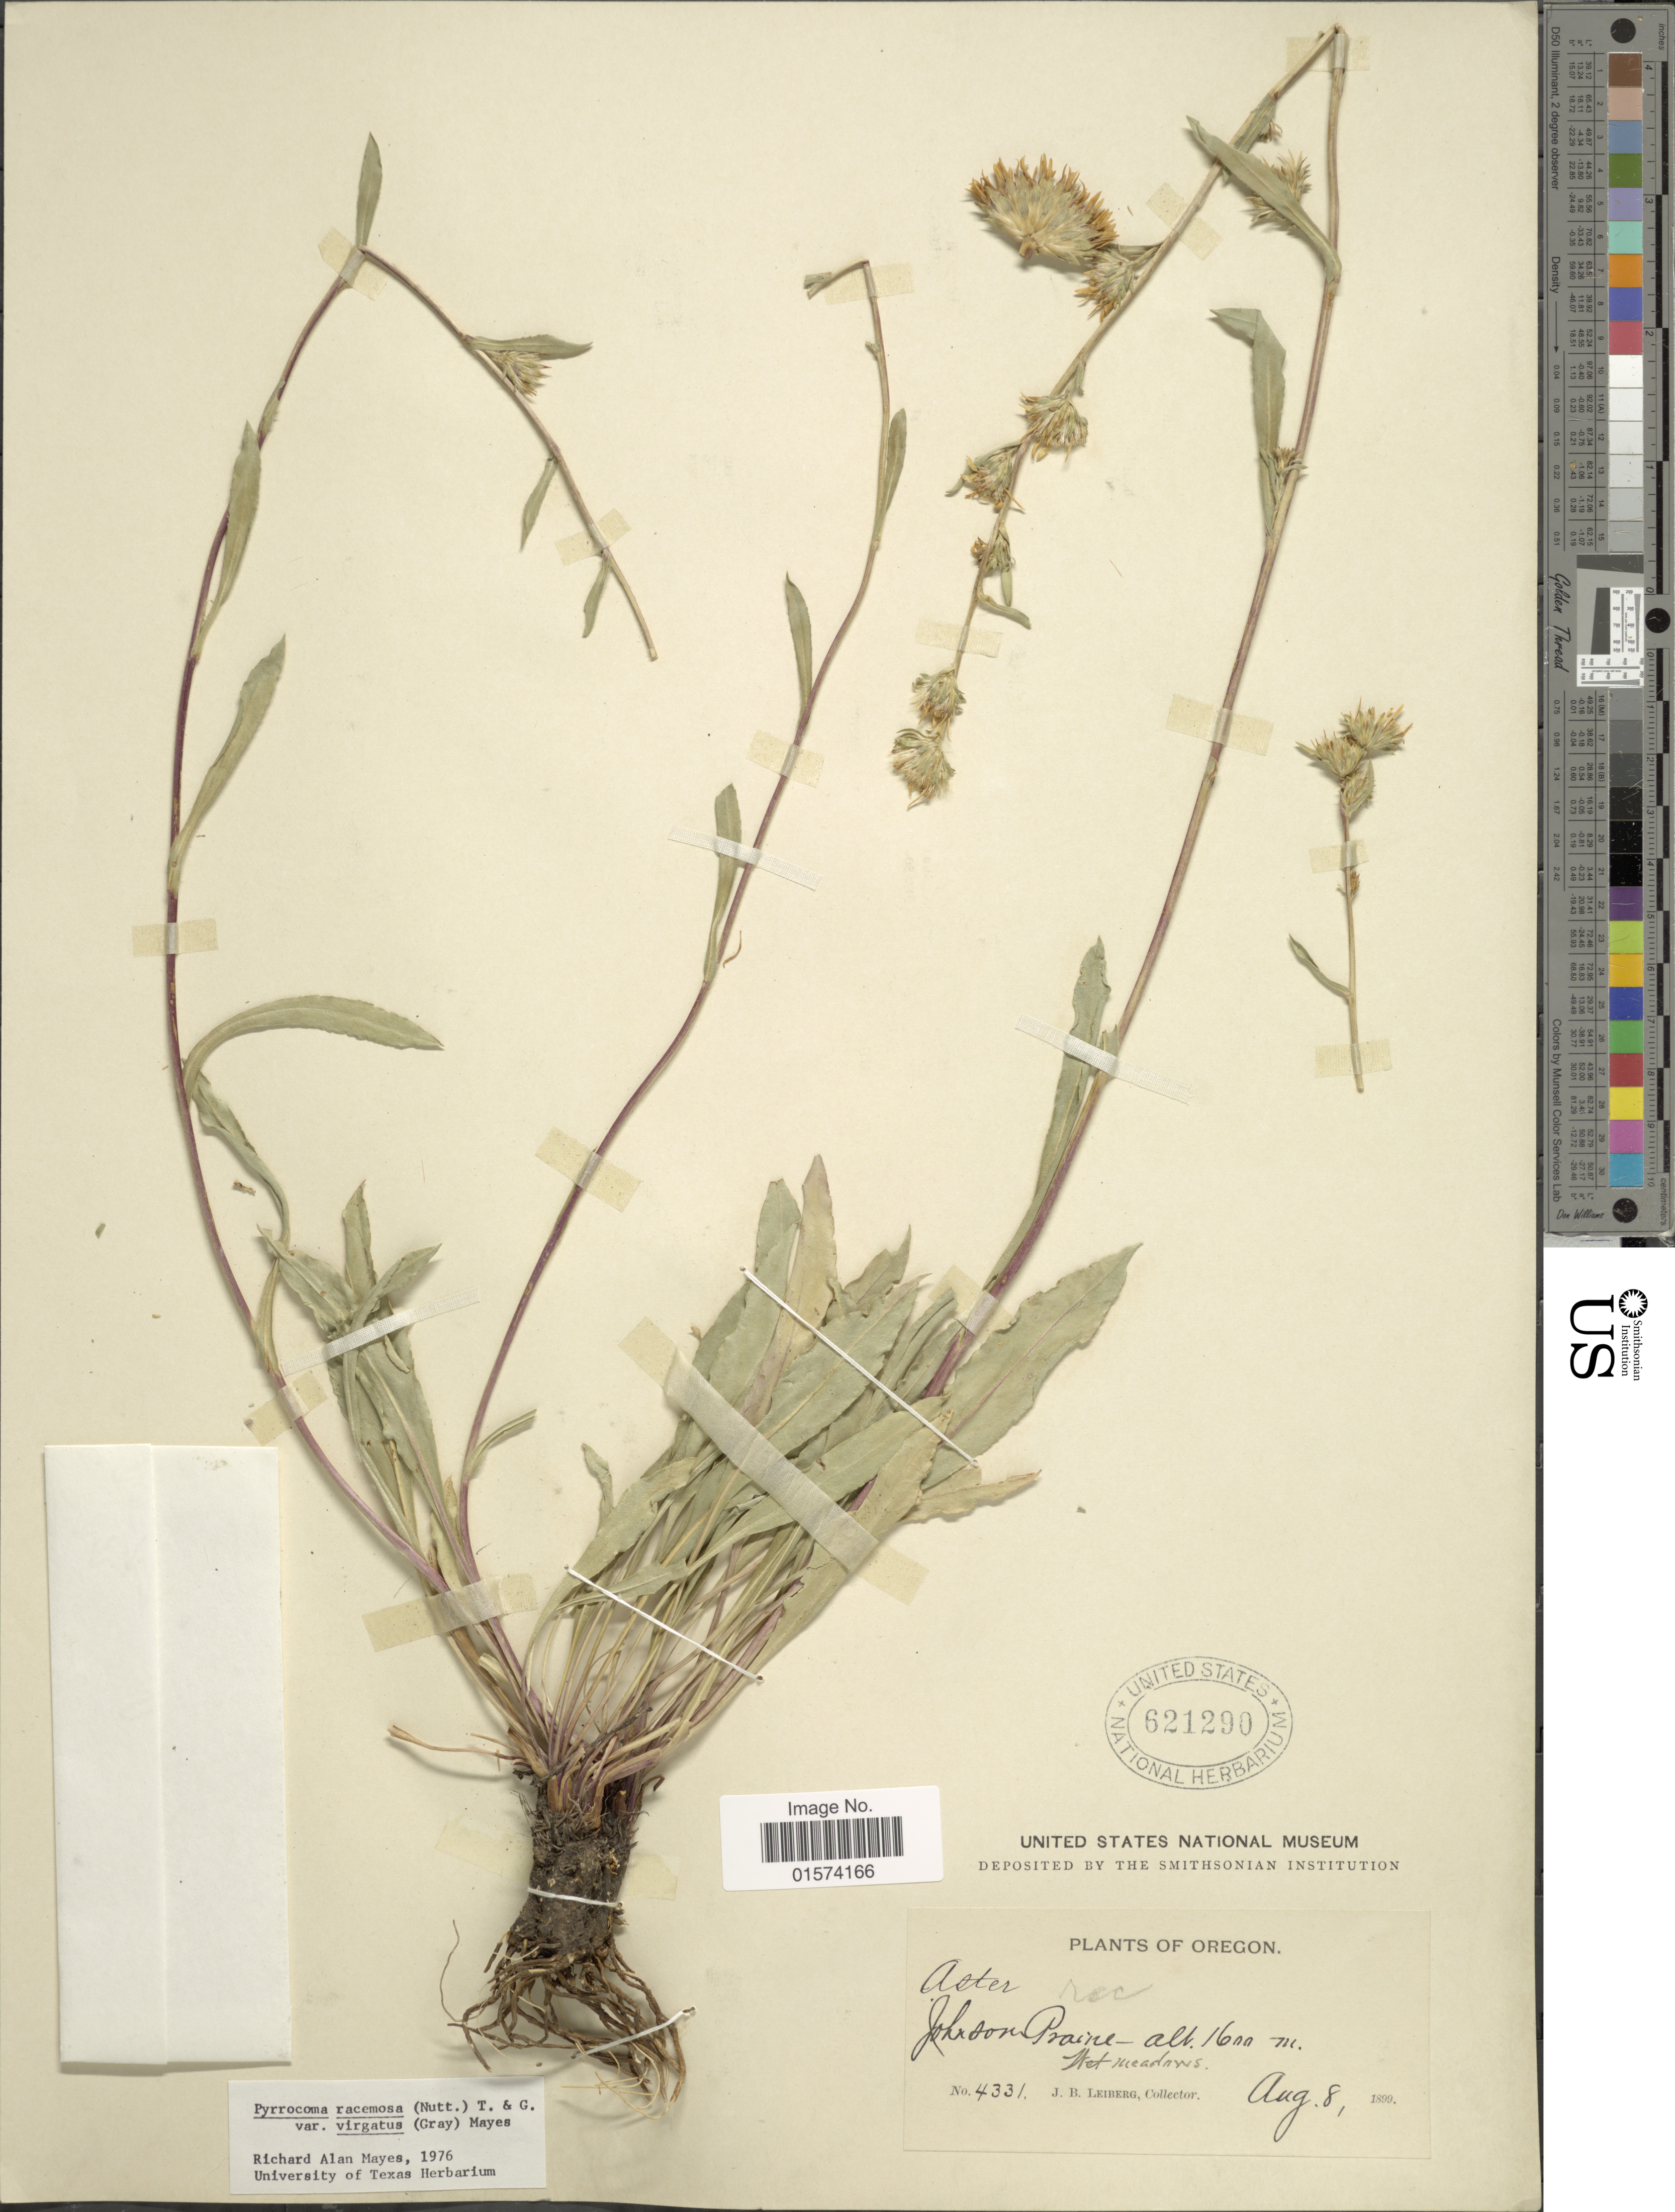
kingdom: Plantae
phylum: Tracheophyta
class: Magnoliopsida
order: Asterales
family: Asteraceae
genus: Pyrrocoma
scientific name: Pyrrocoma racemosa var. virgata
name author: Mayes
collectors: J. B. Leiberg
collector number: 4331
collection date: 1899-08-08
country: United States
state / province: Oregon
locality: Johnson Praine, Wet meadows [unsure placement]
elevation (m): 1600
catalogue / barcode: US 621290